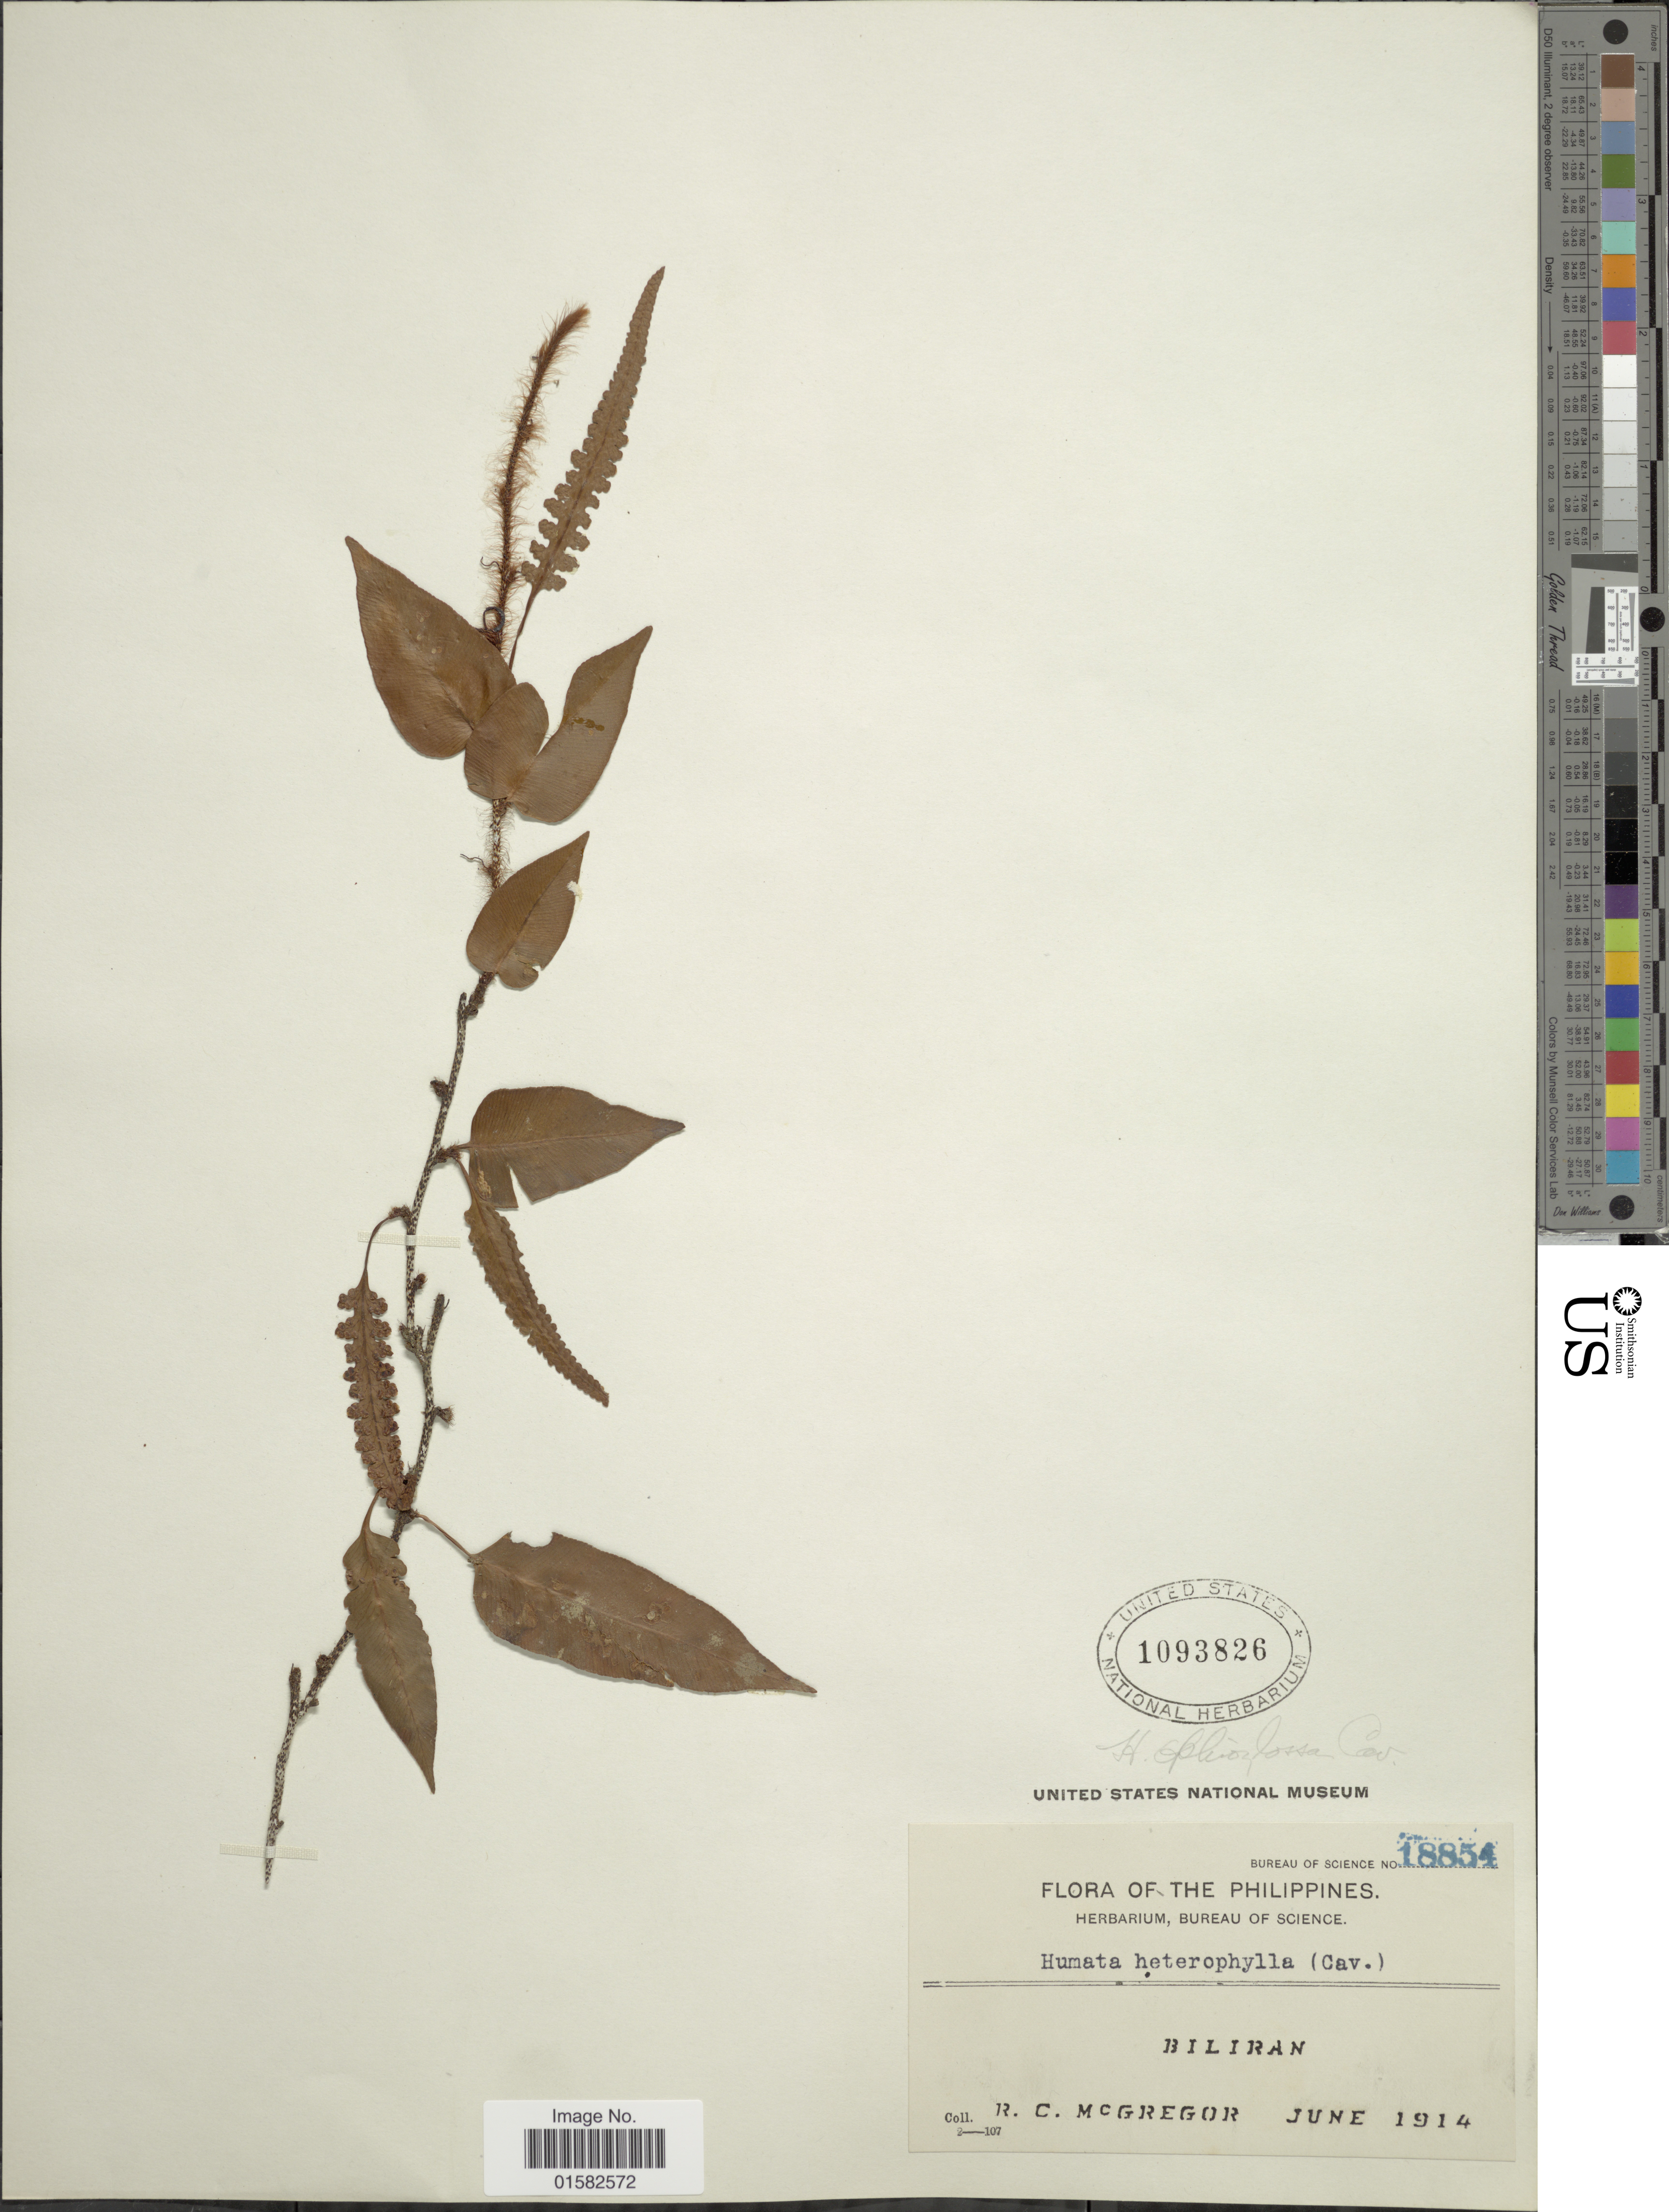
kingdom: Plantae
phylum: Tracheophyta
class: Polypodiopsida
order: Polypodiales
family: Davalliaceae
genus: Humata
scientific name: Humata heterophylla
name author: (Sm.) Desv.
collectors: R. C. McGregor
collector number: Bureau of Science 18854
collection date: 1914-06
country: Philippines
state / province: Eastern Visayas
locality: Biliran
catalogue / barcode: US 1093826